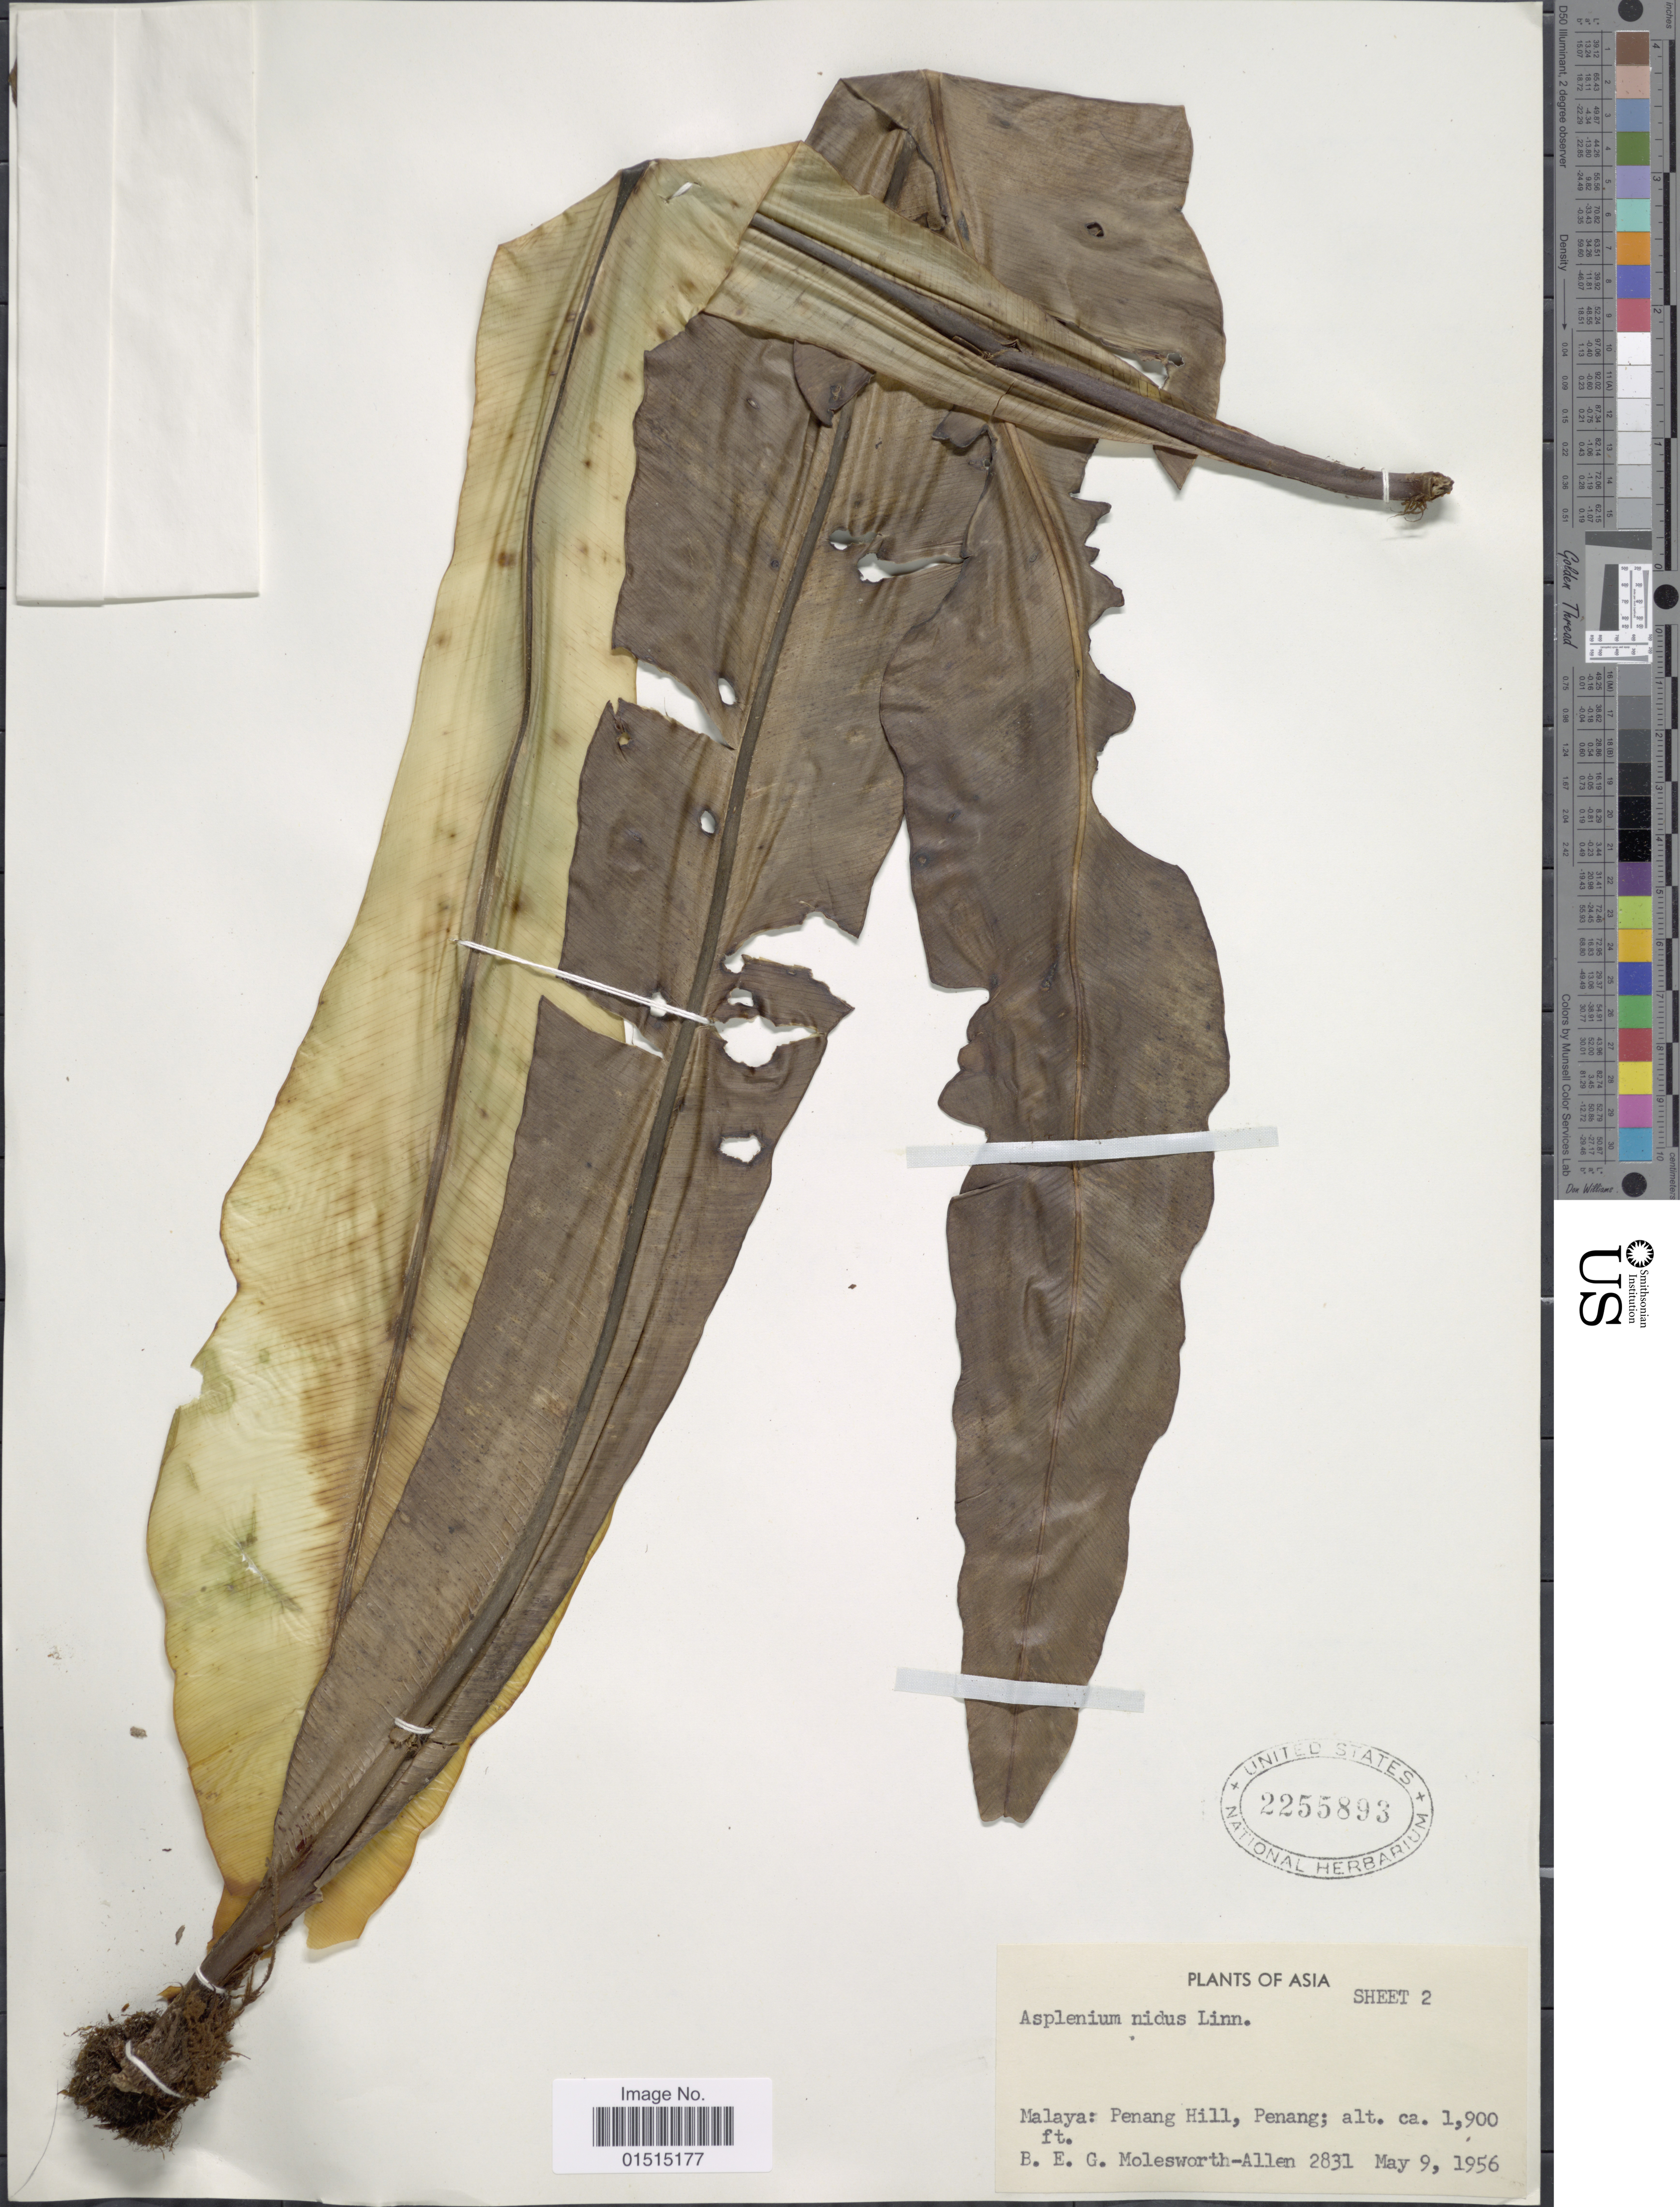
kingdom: Plantae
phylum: Tracheophyta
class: Polypodiopsida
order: Polypodiales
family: Aspleniaceae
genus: Asplenium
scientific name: Asplenium nidus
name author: L.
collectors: B. E. G. Molesworth-Allen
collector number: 2831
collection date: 1956-05-09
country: Malaysia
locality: Asia, Malaya: Penang Hill, Penang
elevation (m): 579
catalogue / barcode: US 2255893